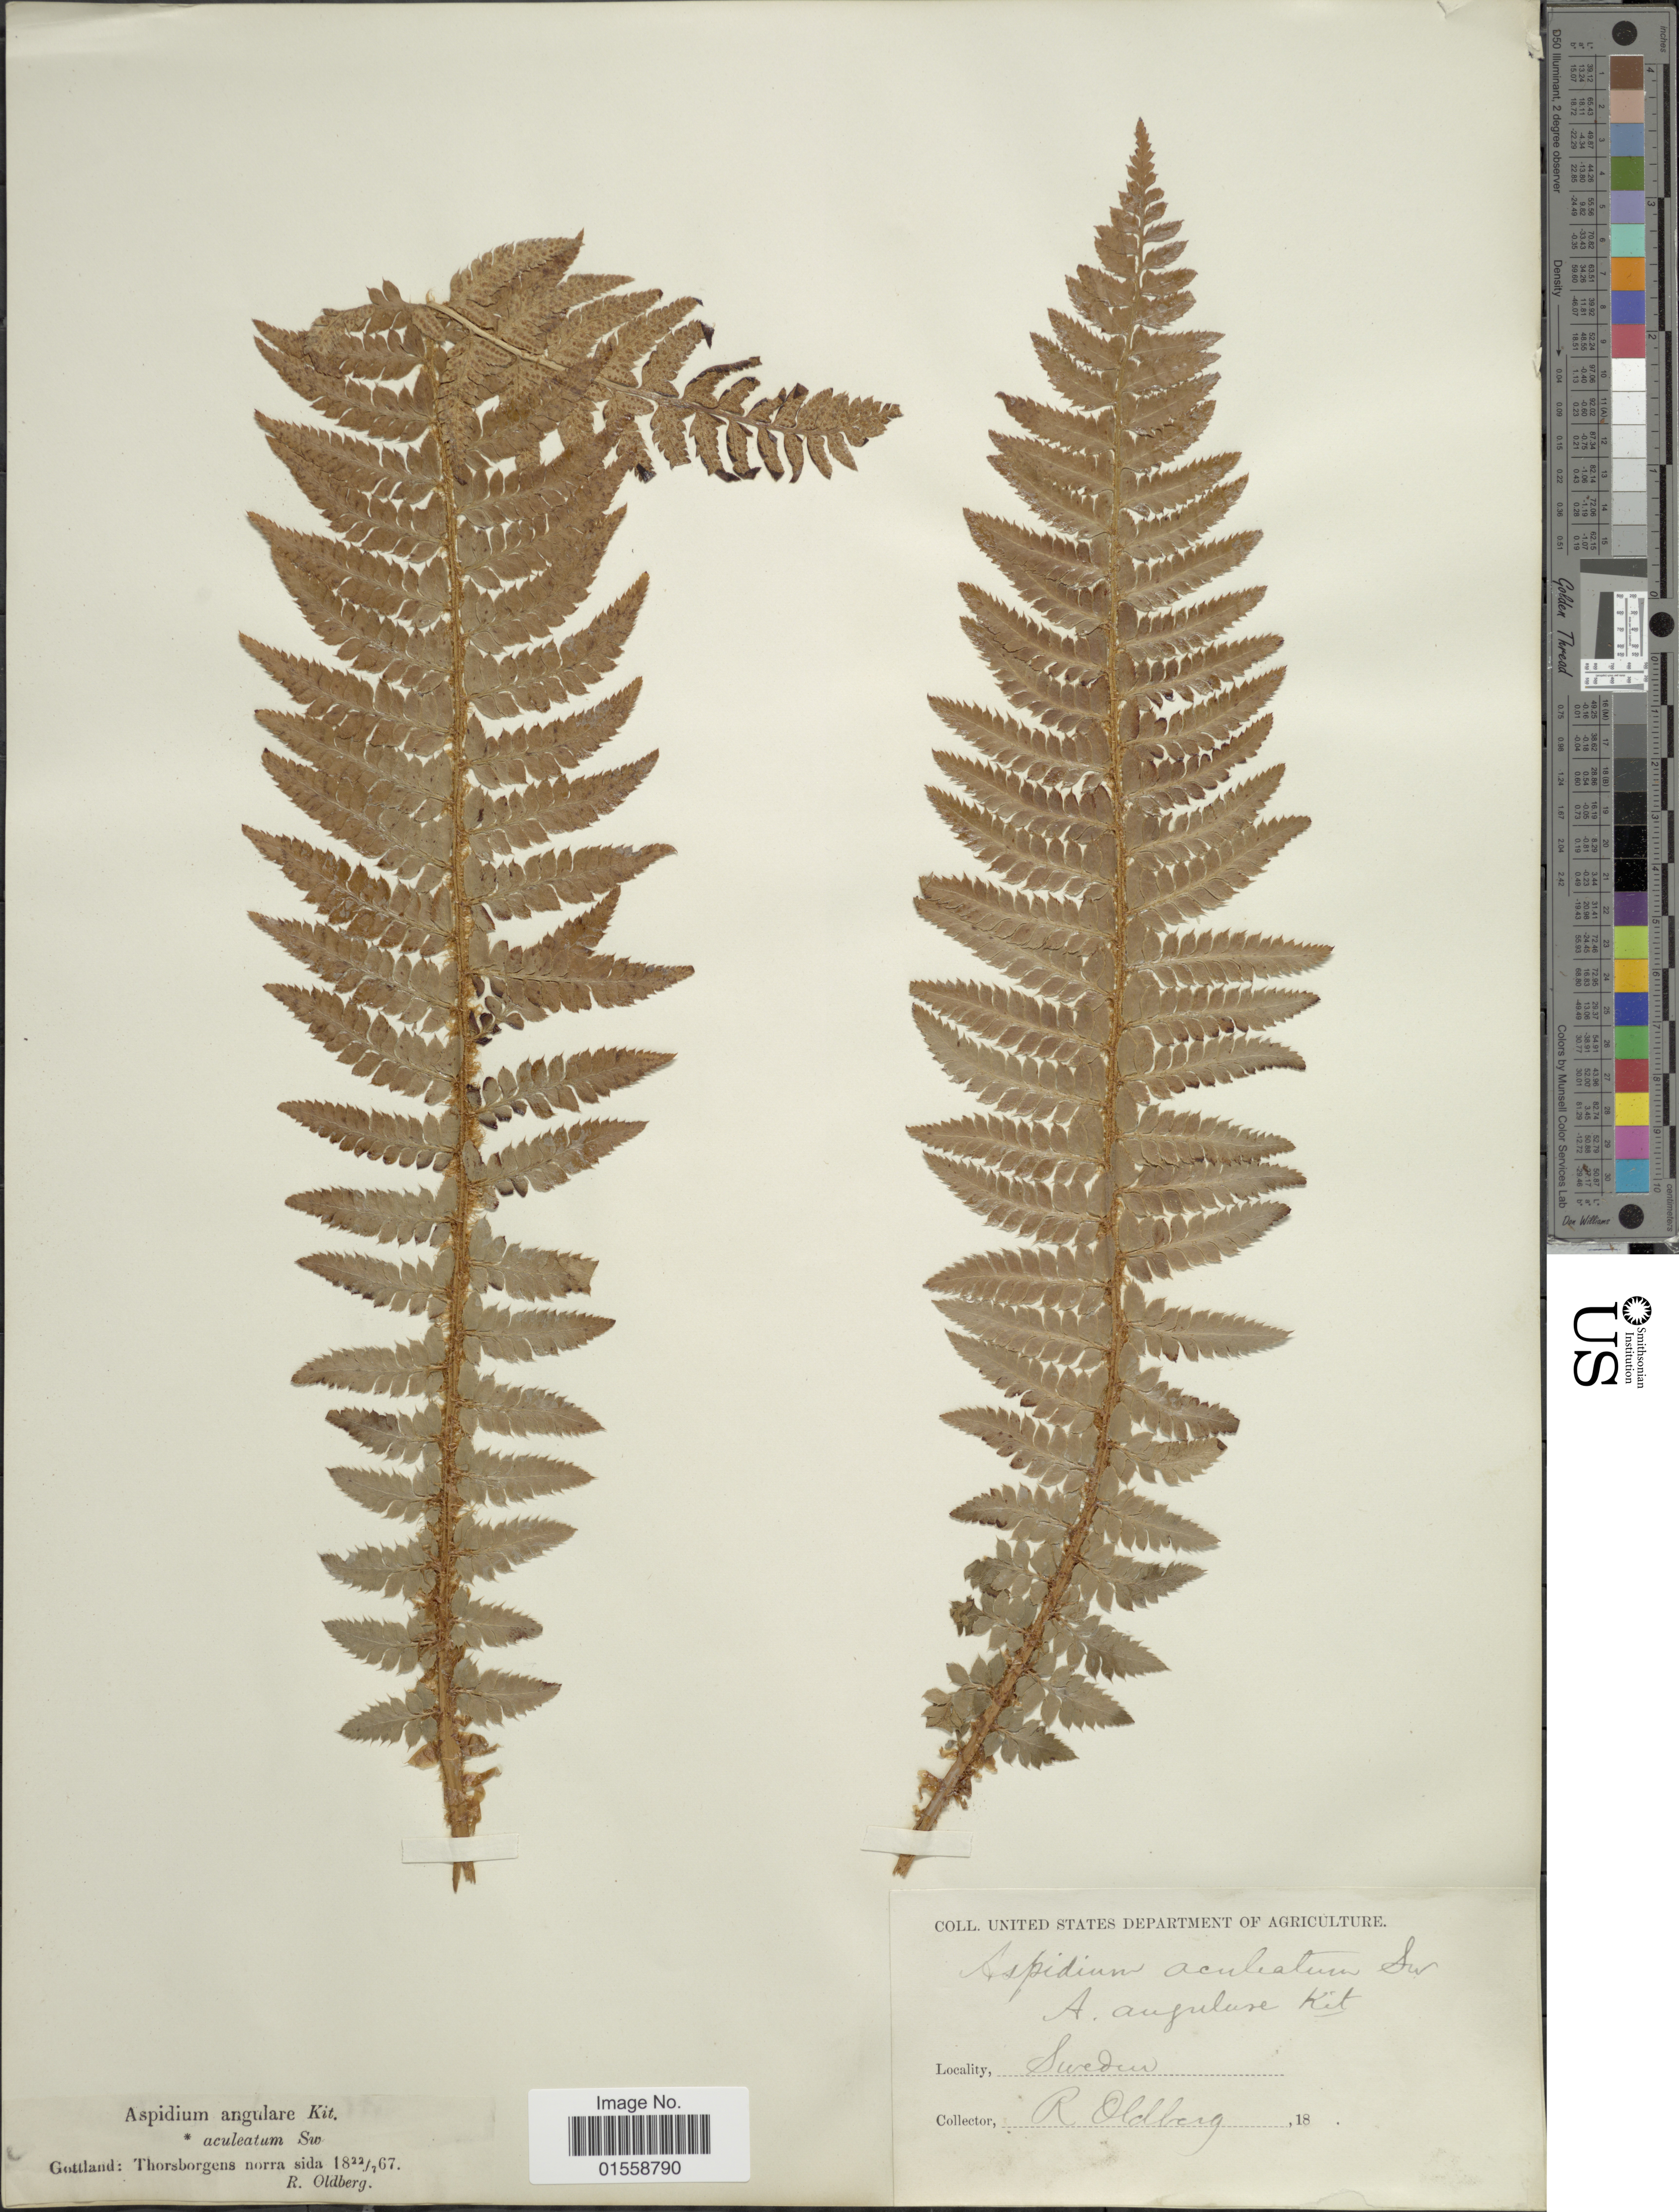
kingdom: Plantae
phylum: Tracheophyta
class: Polypodiopsida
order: Polypodiales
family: Dryopteridaceae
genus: Polystichum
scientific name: Polystichum setiferum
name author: (Forssk.) Moore ex Woynar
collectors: R. Oldberg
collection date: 1867-07-22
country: Sweden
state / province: Gotland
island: Gotland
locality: Gottland: Thorsborgens norra sida, Sweden